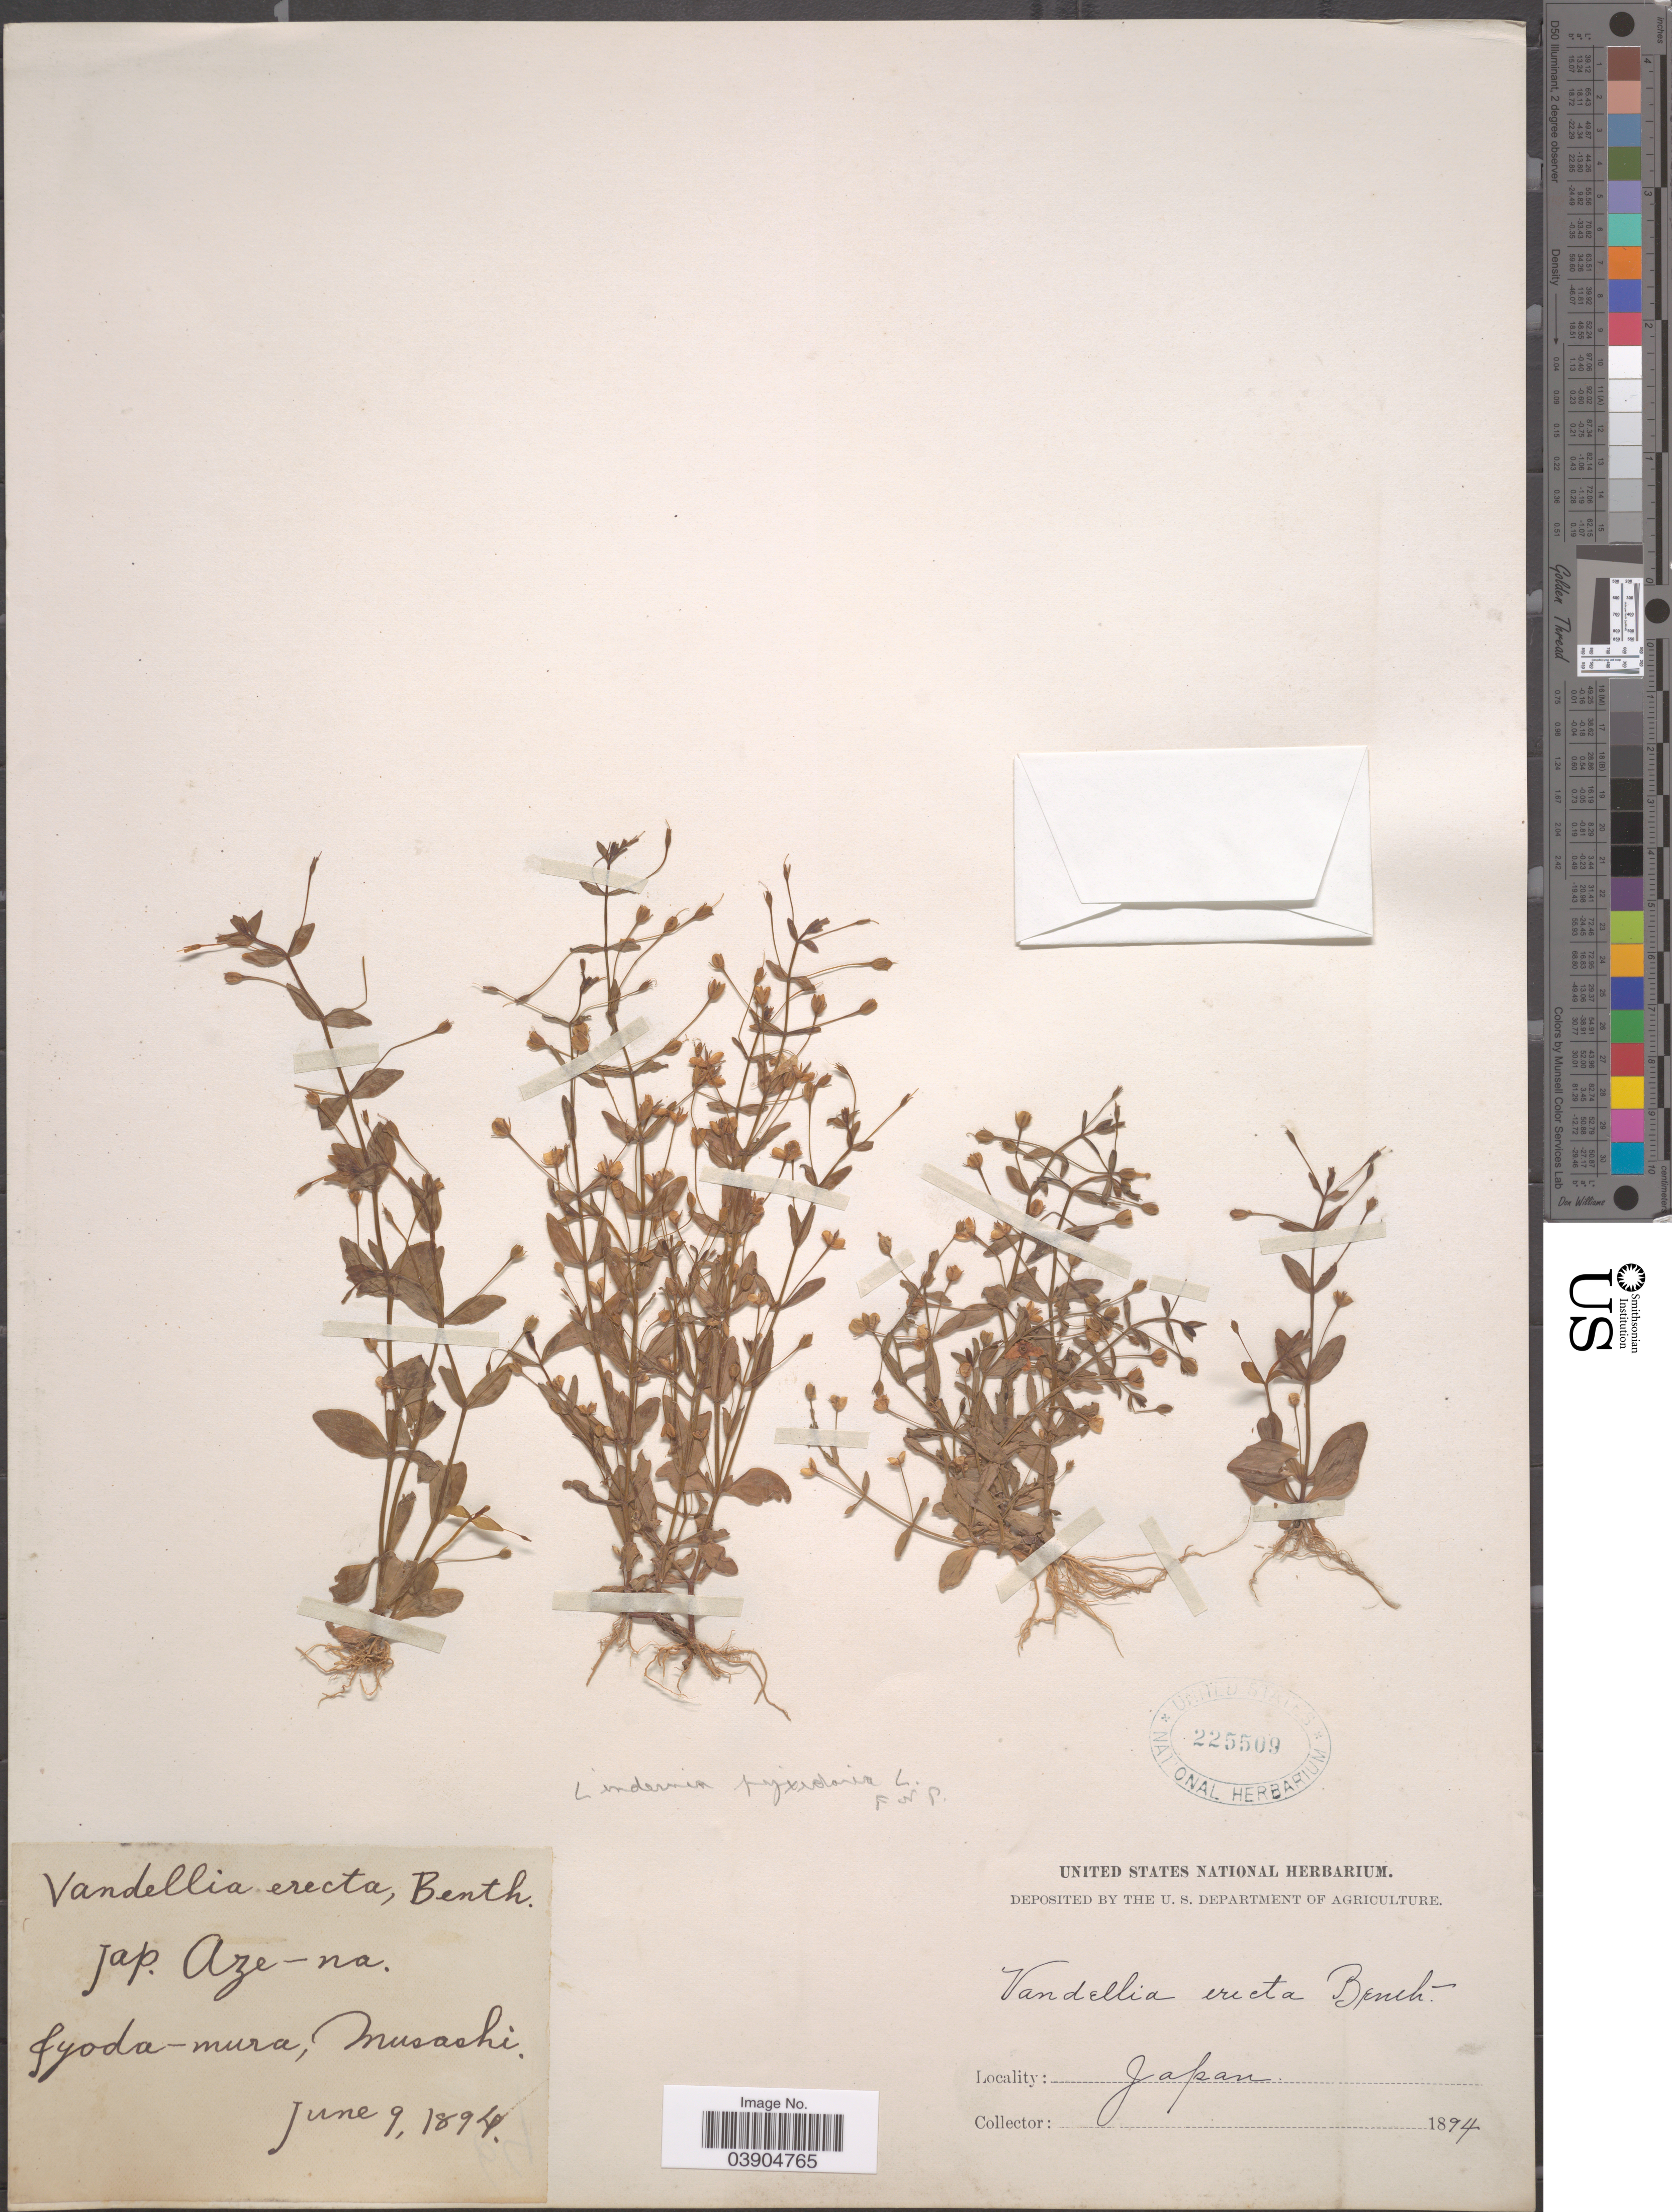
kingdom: Plantae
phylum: Tracheophyta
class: Magnoliopsida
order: Lamiales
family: Linderniaceae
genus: Lindernia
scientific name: Lindernia procumbens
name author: (Krock.) Philcox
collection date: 1894-06-09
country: Japan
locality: Iyoda-mura, Musashi.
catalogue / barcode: US 225509